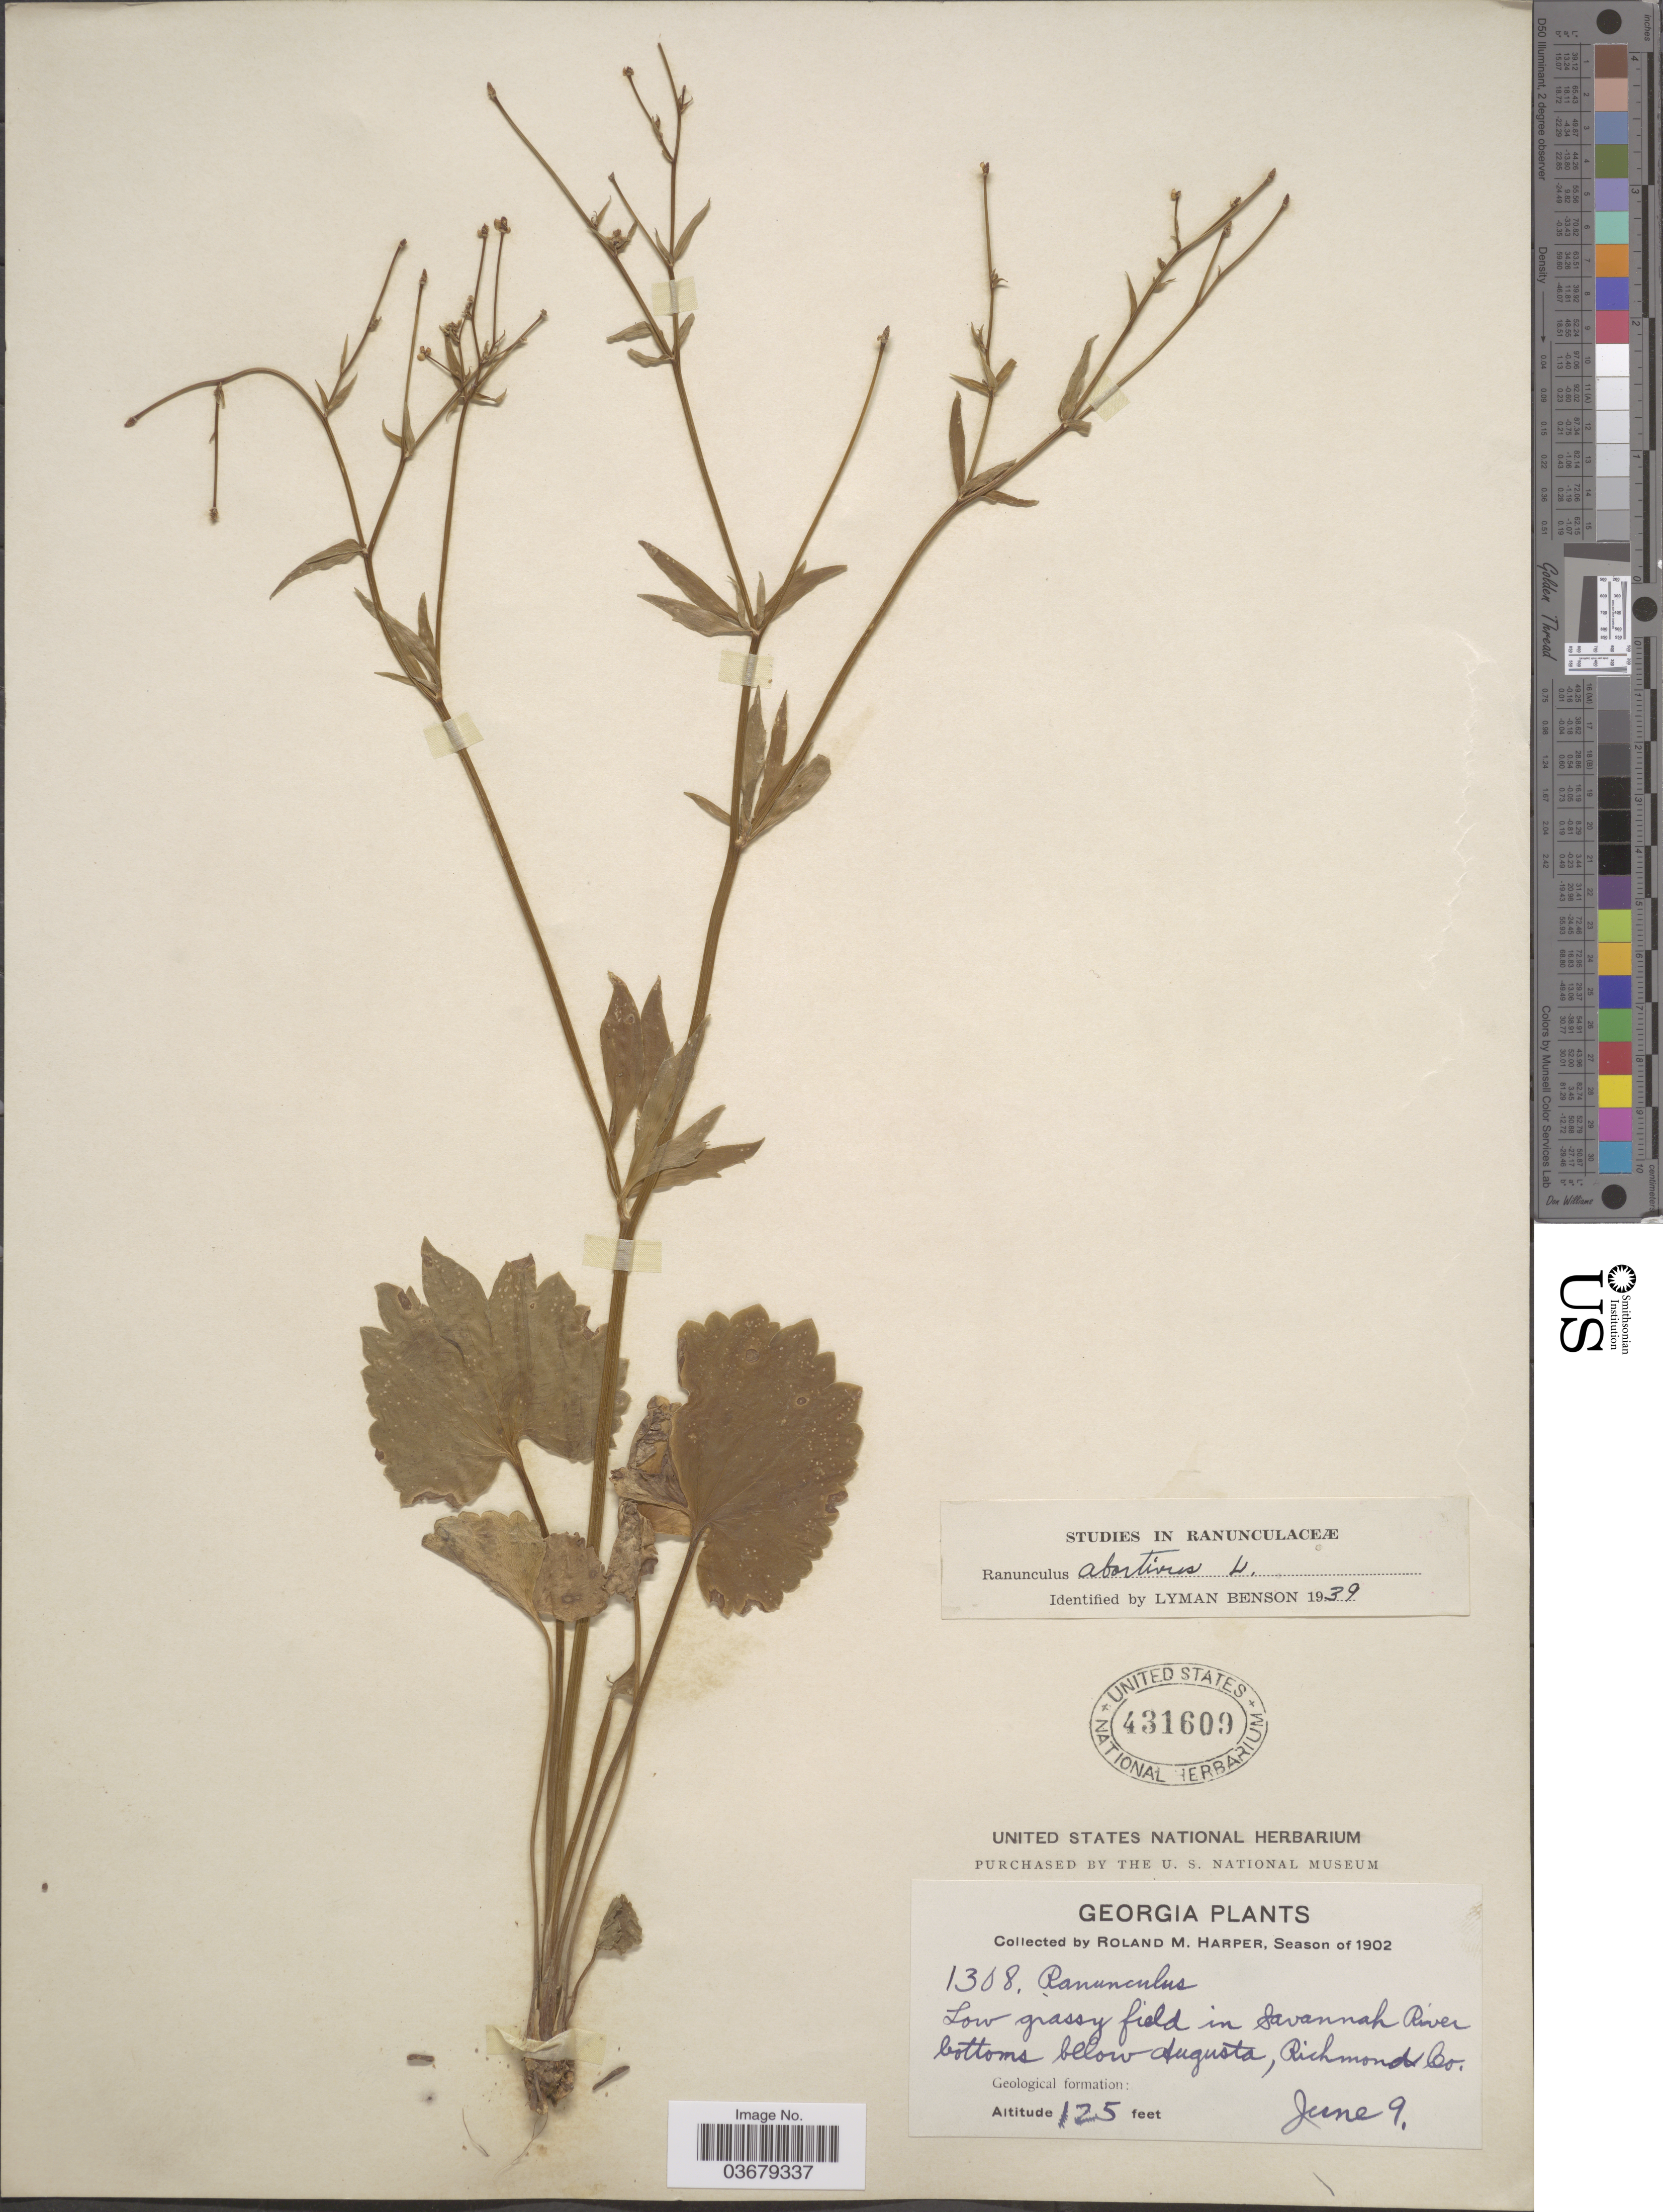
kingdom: Plantae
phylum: Tracheophyta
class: Magnoliopsida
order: Ranunculales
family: Ranunculaceae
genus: Ranunculus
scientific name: Ranunculus abortivus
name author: L.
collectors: R. M. Harper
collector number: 1308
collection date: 1902-06-09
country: United States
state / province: Georgia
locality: Savannah River bottoms below Augusta, Richmond Co.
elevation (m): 38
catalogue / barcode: US 431609